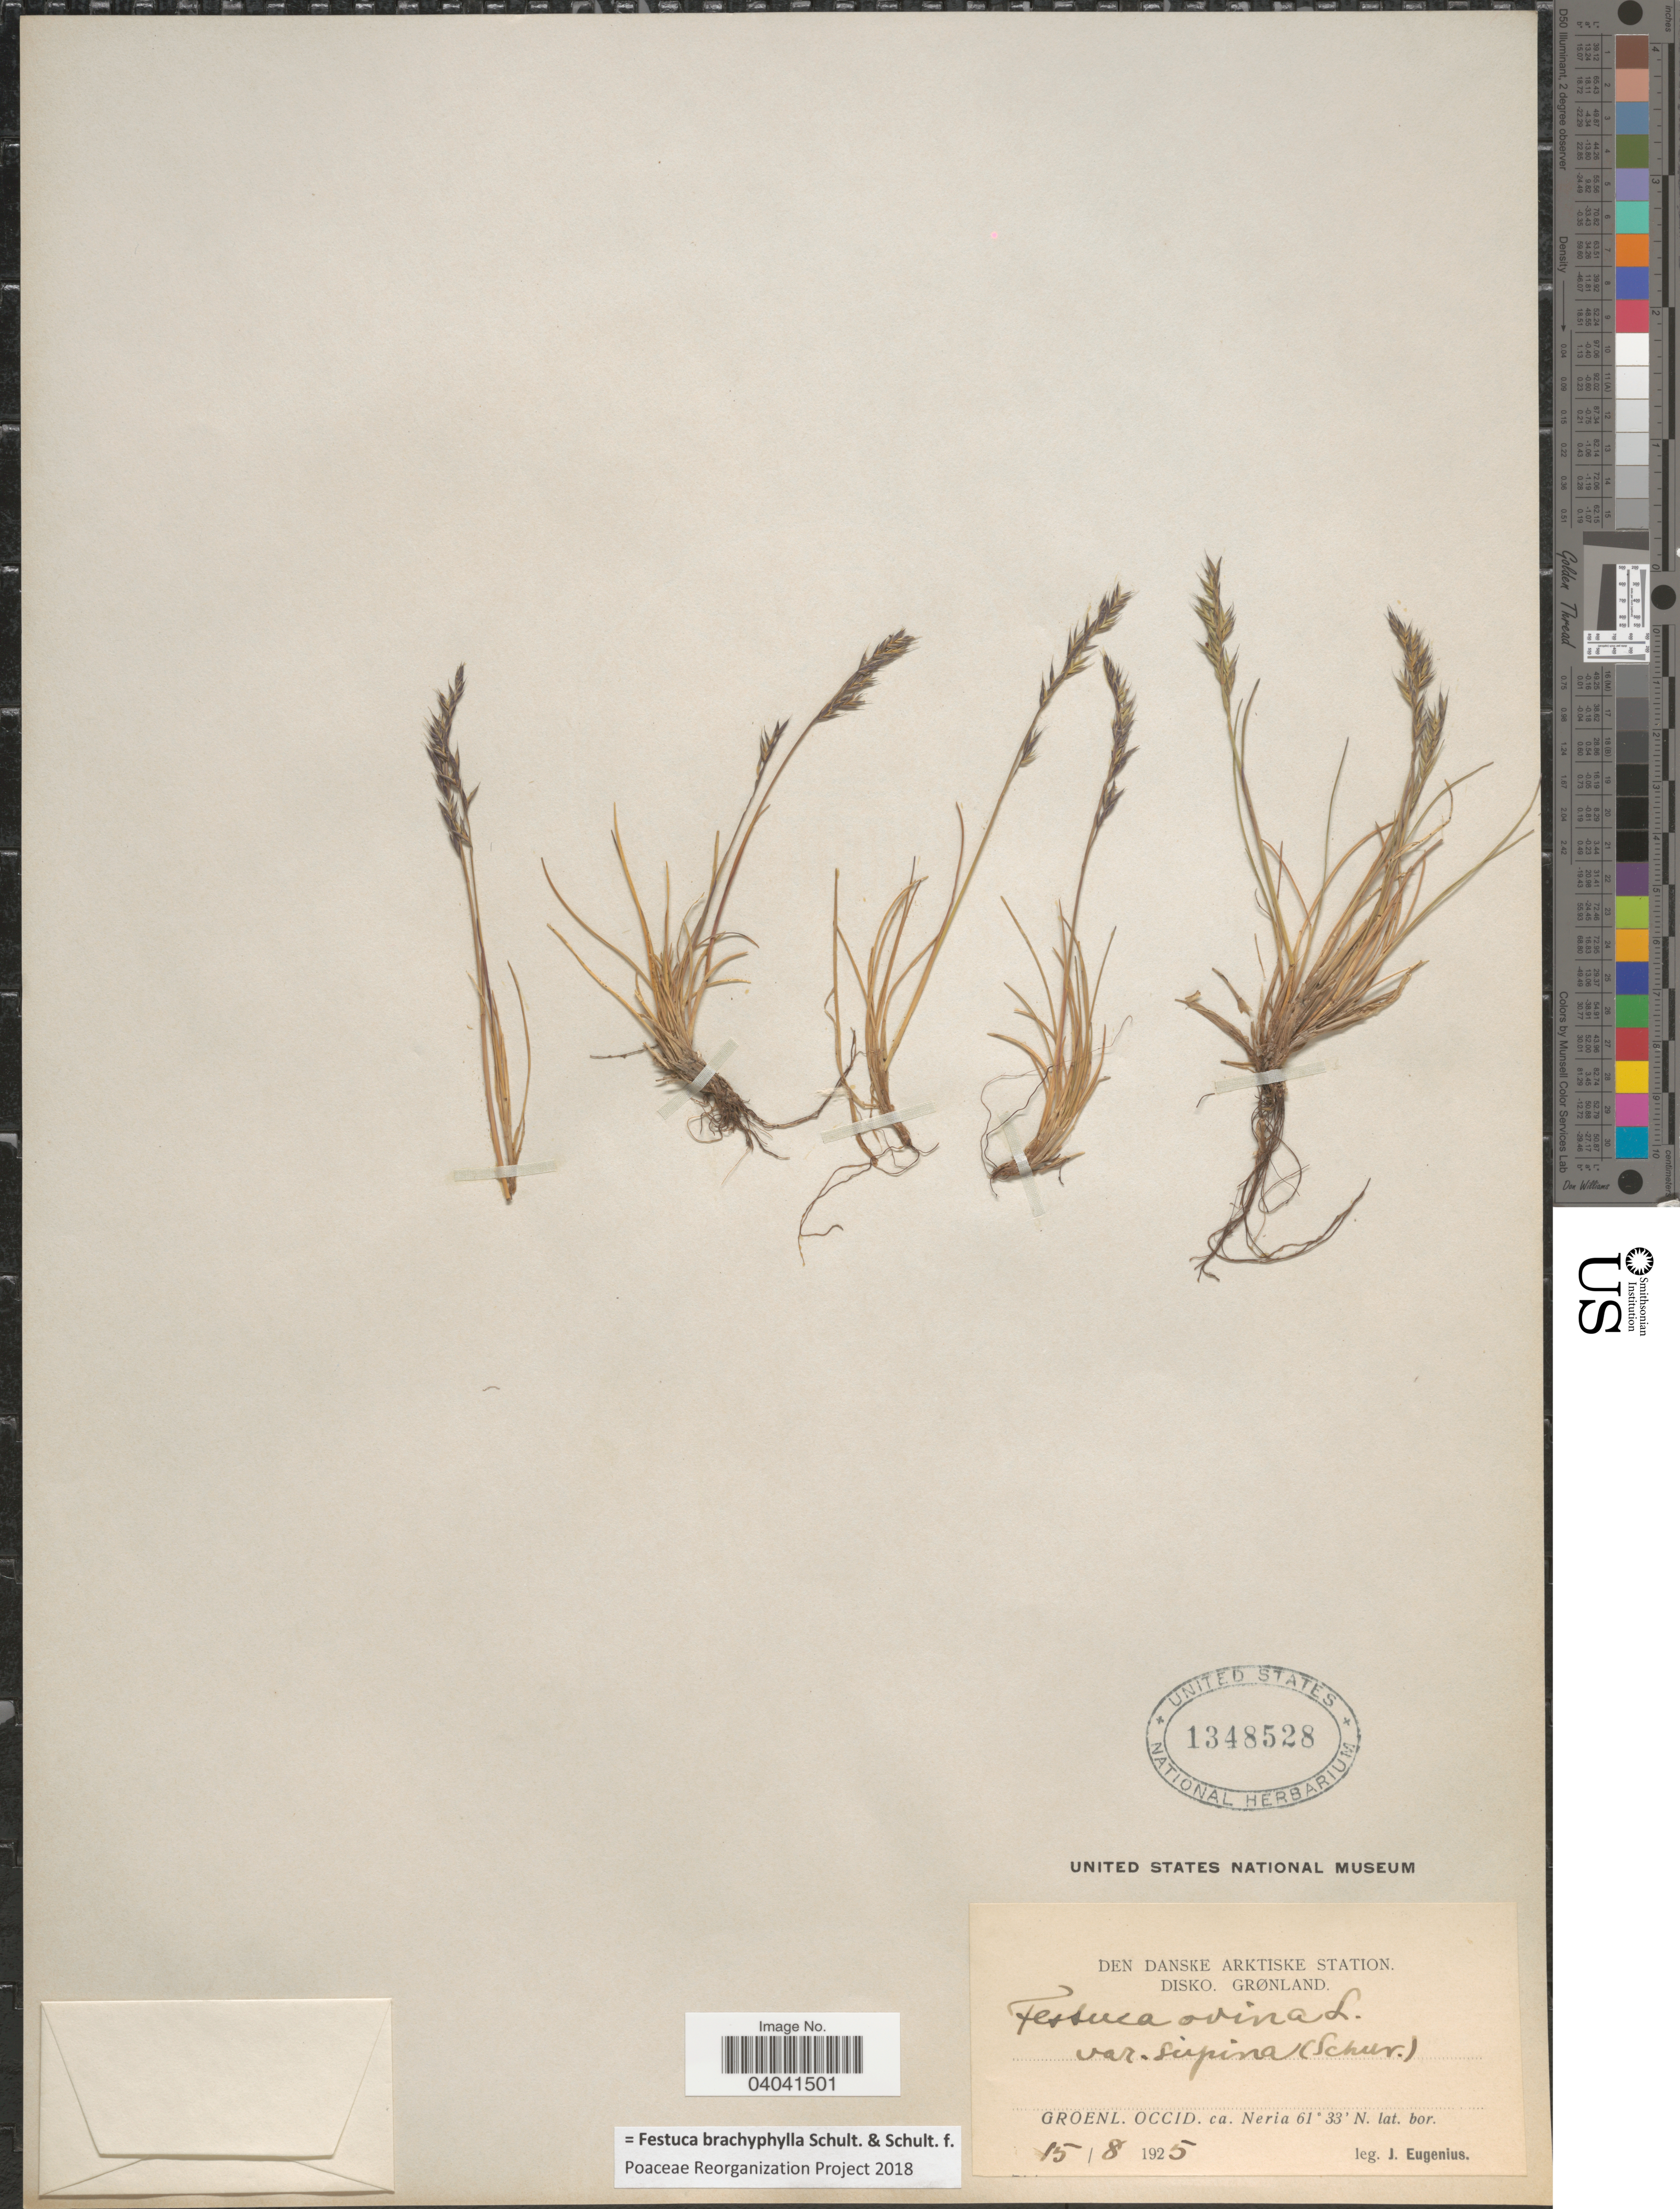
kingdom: Plantae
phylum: Tracheophyta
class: Liliopsida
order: Poales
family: Poaceae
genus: Festuca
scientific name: Festuca brachyphylla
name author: Schult. & Schult. f.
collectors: J. Eugenius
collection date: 1925-08-15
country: Greenland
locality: Disko. Groenl. Occid. ca. Neria.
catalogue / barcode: US 1348528